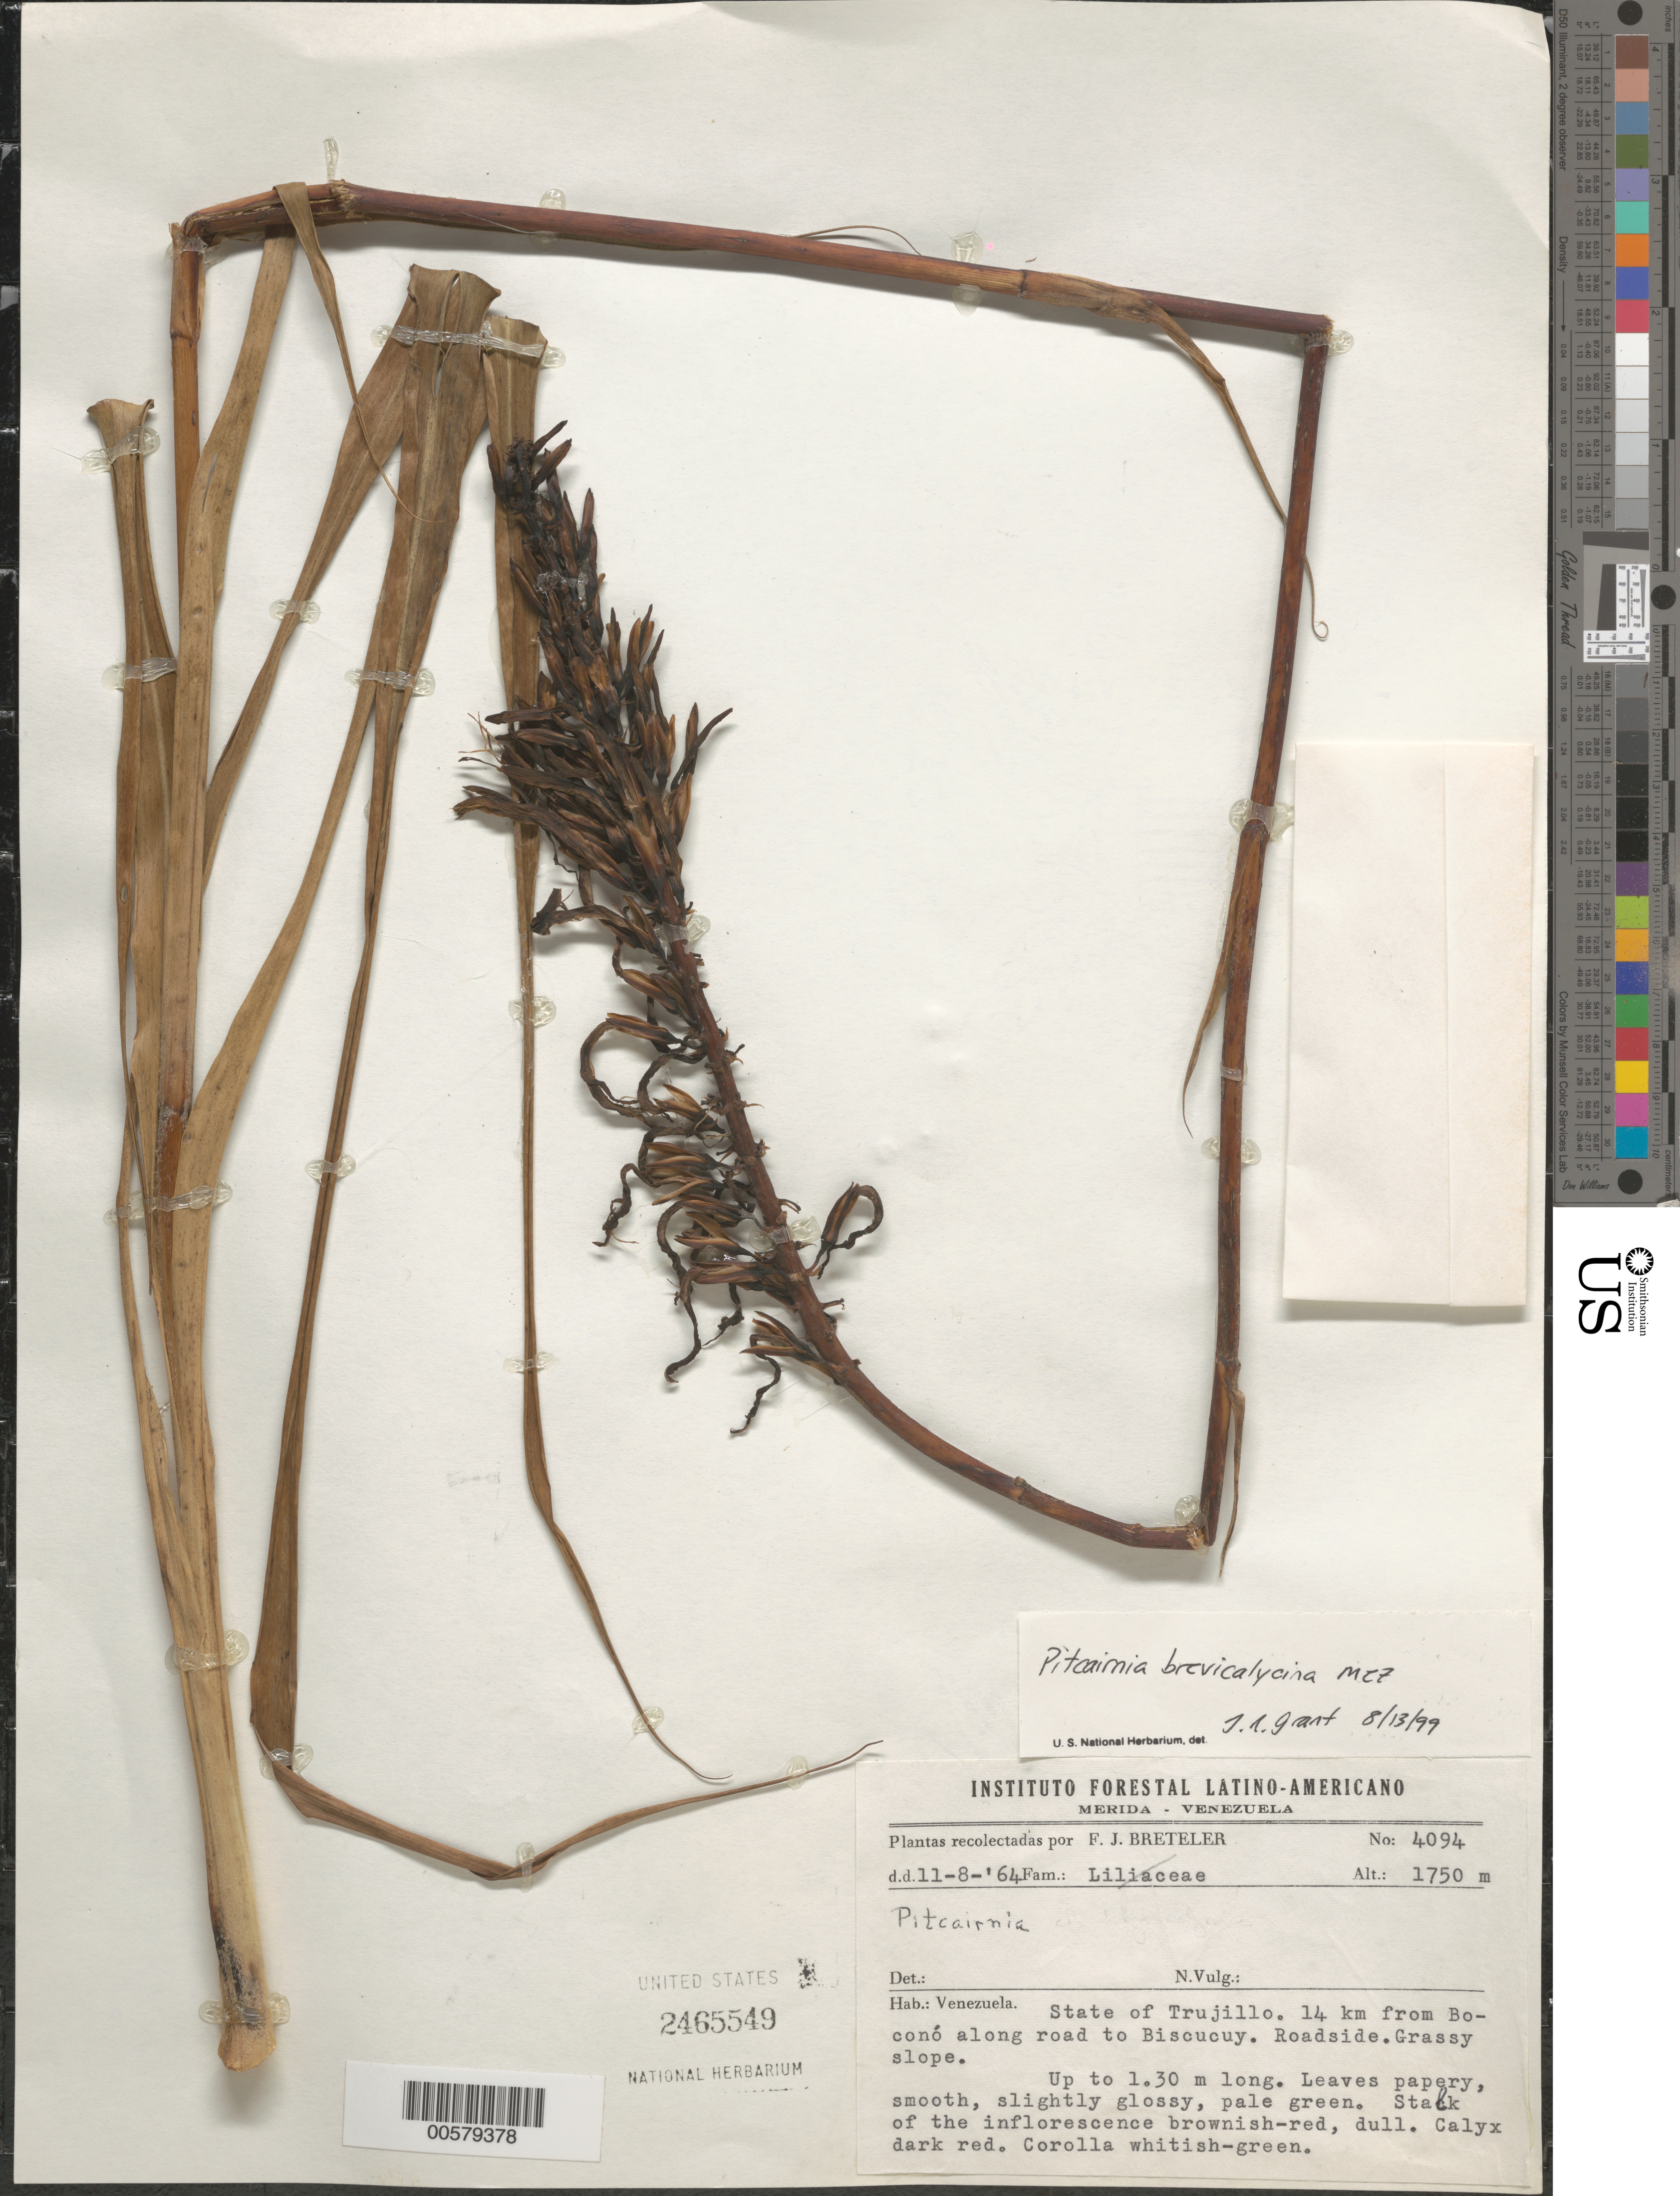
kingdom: Plantae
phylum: Tracheophyta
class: Liliopsida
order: Poales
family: Bromeliaceae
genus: Pitcairnia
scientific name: Pitcairnia brevicalycina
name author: Mez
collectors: F. J. Breteler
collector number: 4094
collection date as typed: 11 -8- 1964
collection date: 1964-08-11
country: Venezuela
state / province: Trujillo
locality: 14 km from Boconó along road to Biscucuy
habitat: Roadside, grassy slope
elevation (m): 1750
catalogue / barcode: US 2465549